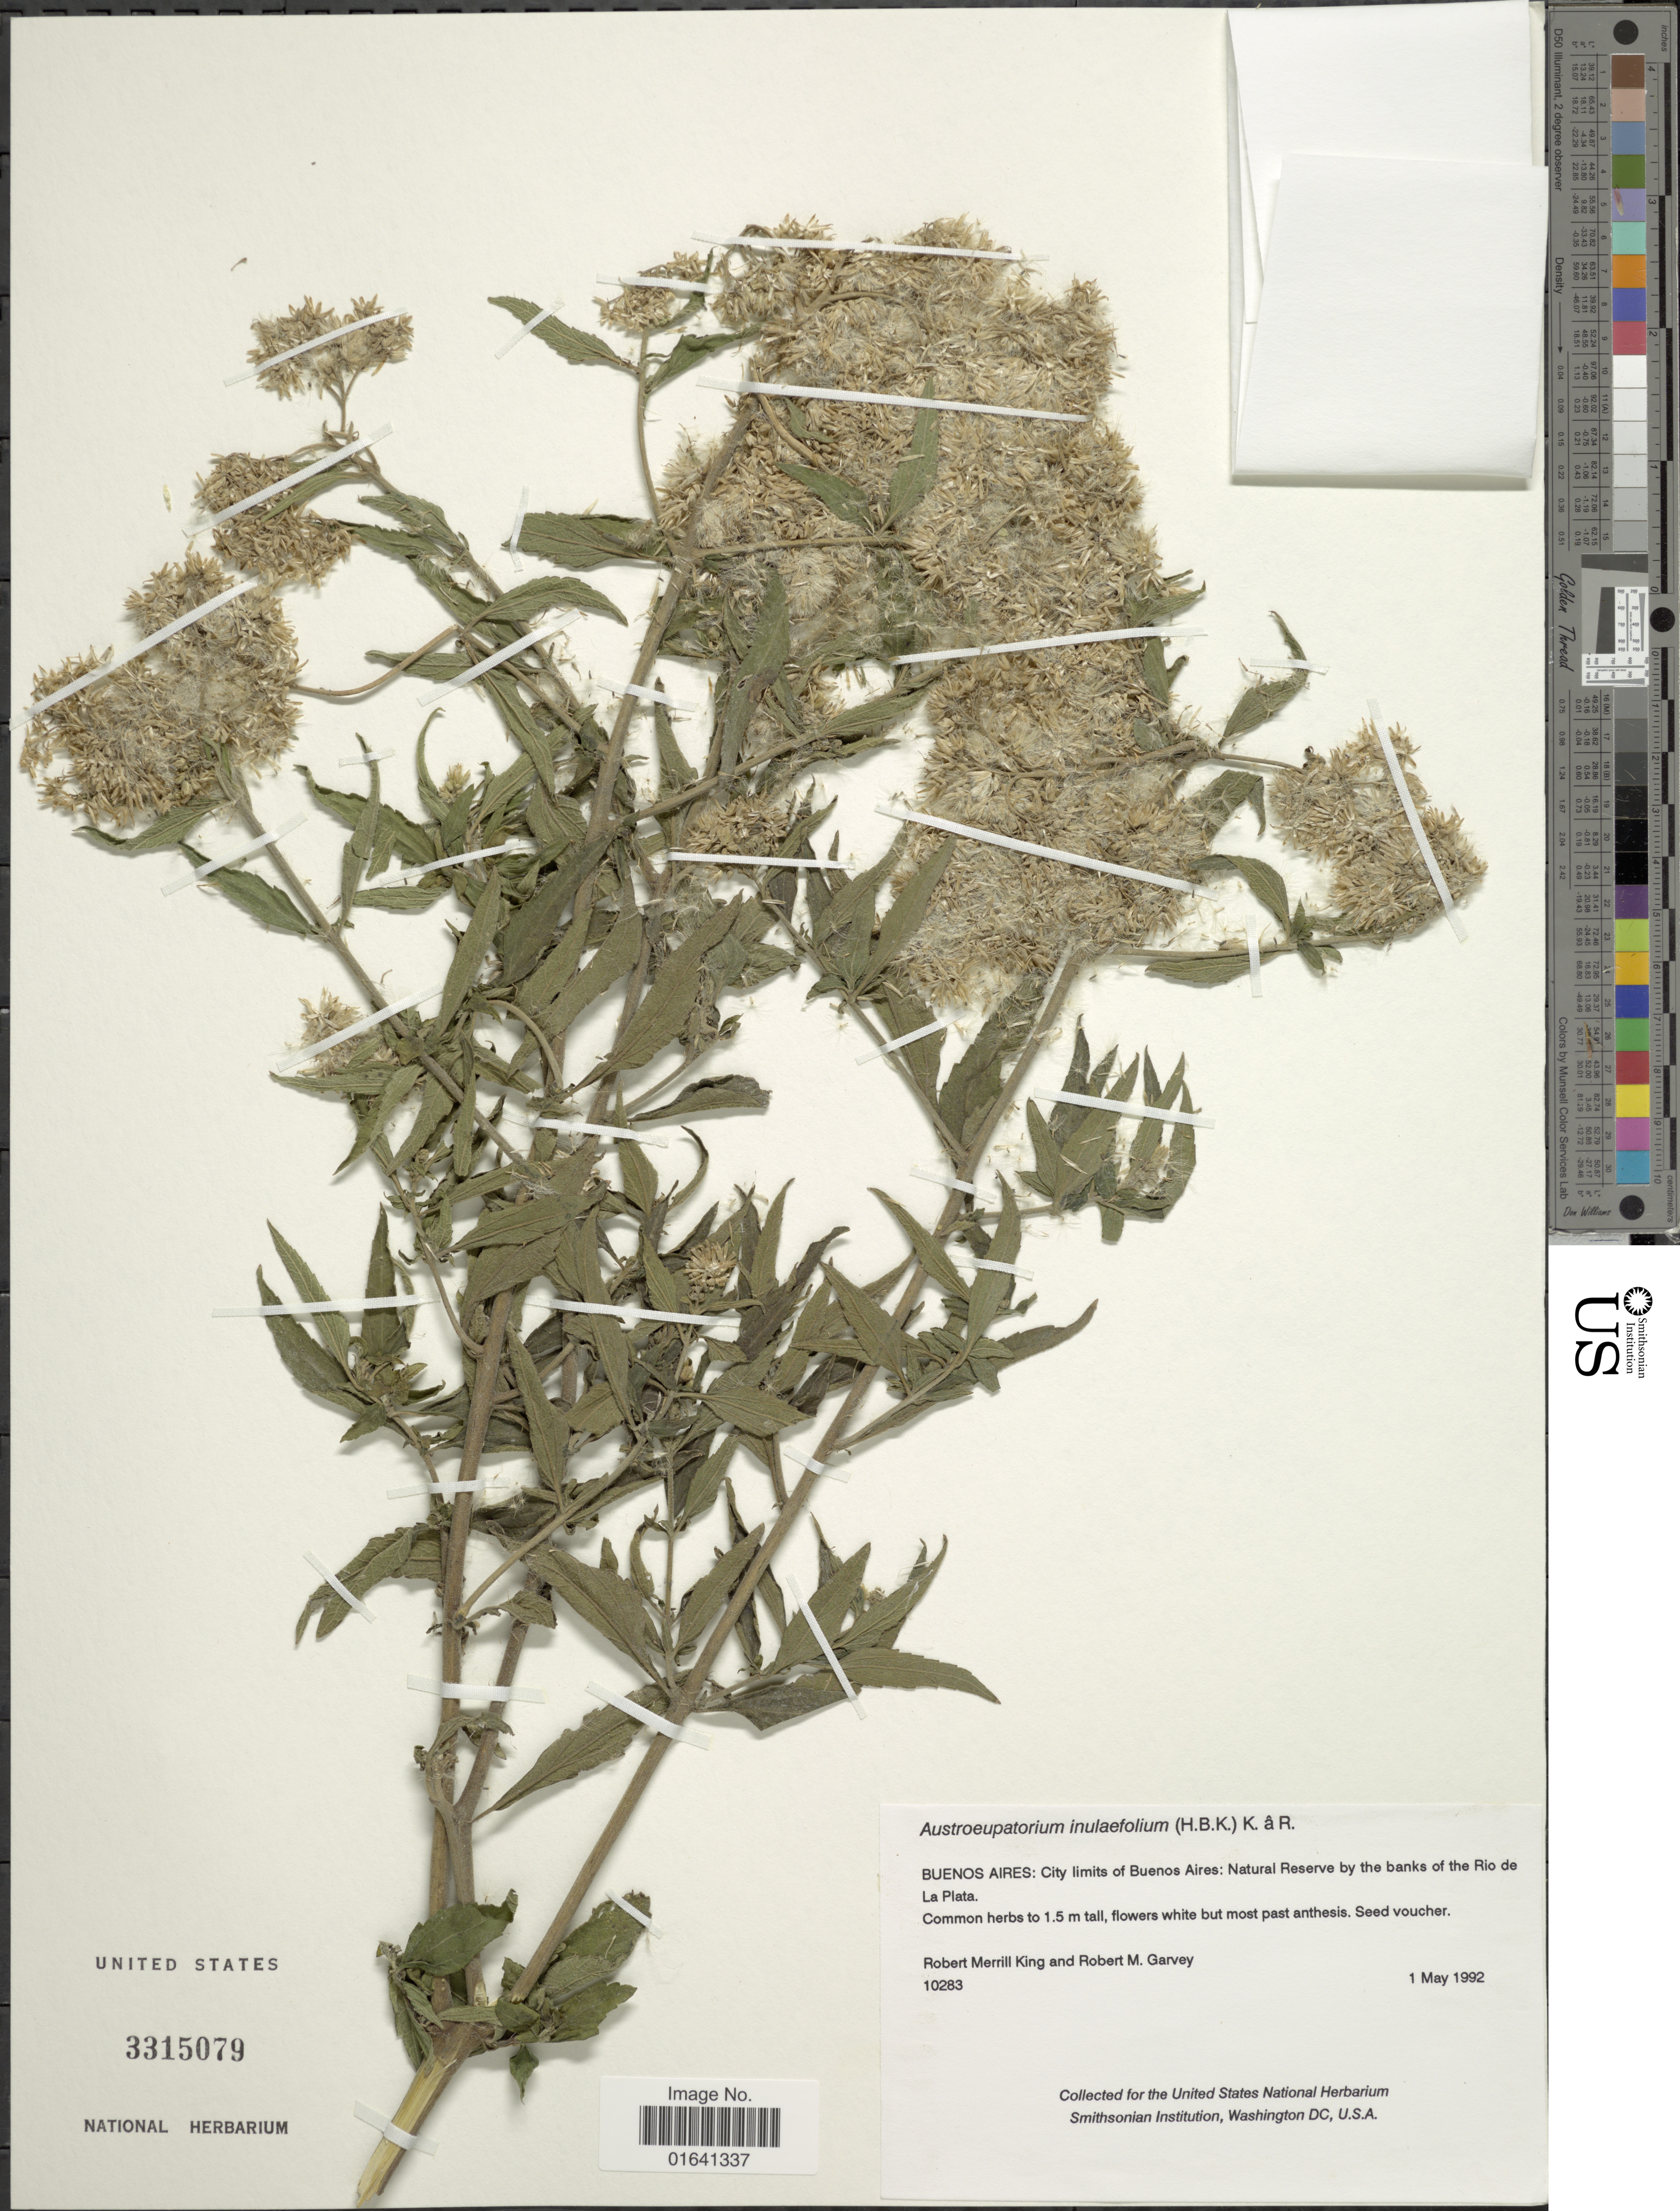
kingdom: Plantae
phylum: Tracheophyta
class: Magnoliopsida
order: Asterales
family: Asteraceae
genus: Austroeupatorium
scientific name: Austroeupatorium inulaefolium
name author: (Kunth) R.M. King & H. Rob.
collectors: R. M. King & R. Garvey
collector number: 10283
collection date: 1992-05-01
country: Argentina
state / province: Buenos Aires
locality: Buenos Aires: City limits of Buenos Aires: Natural Reserve by the banks of the Rio de La Plata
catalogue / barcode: US 3315079